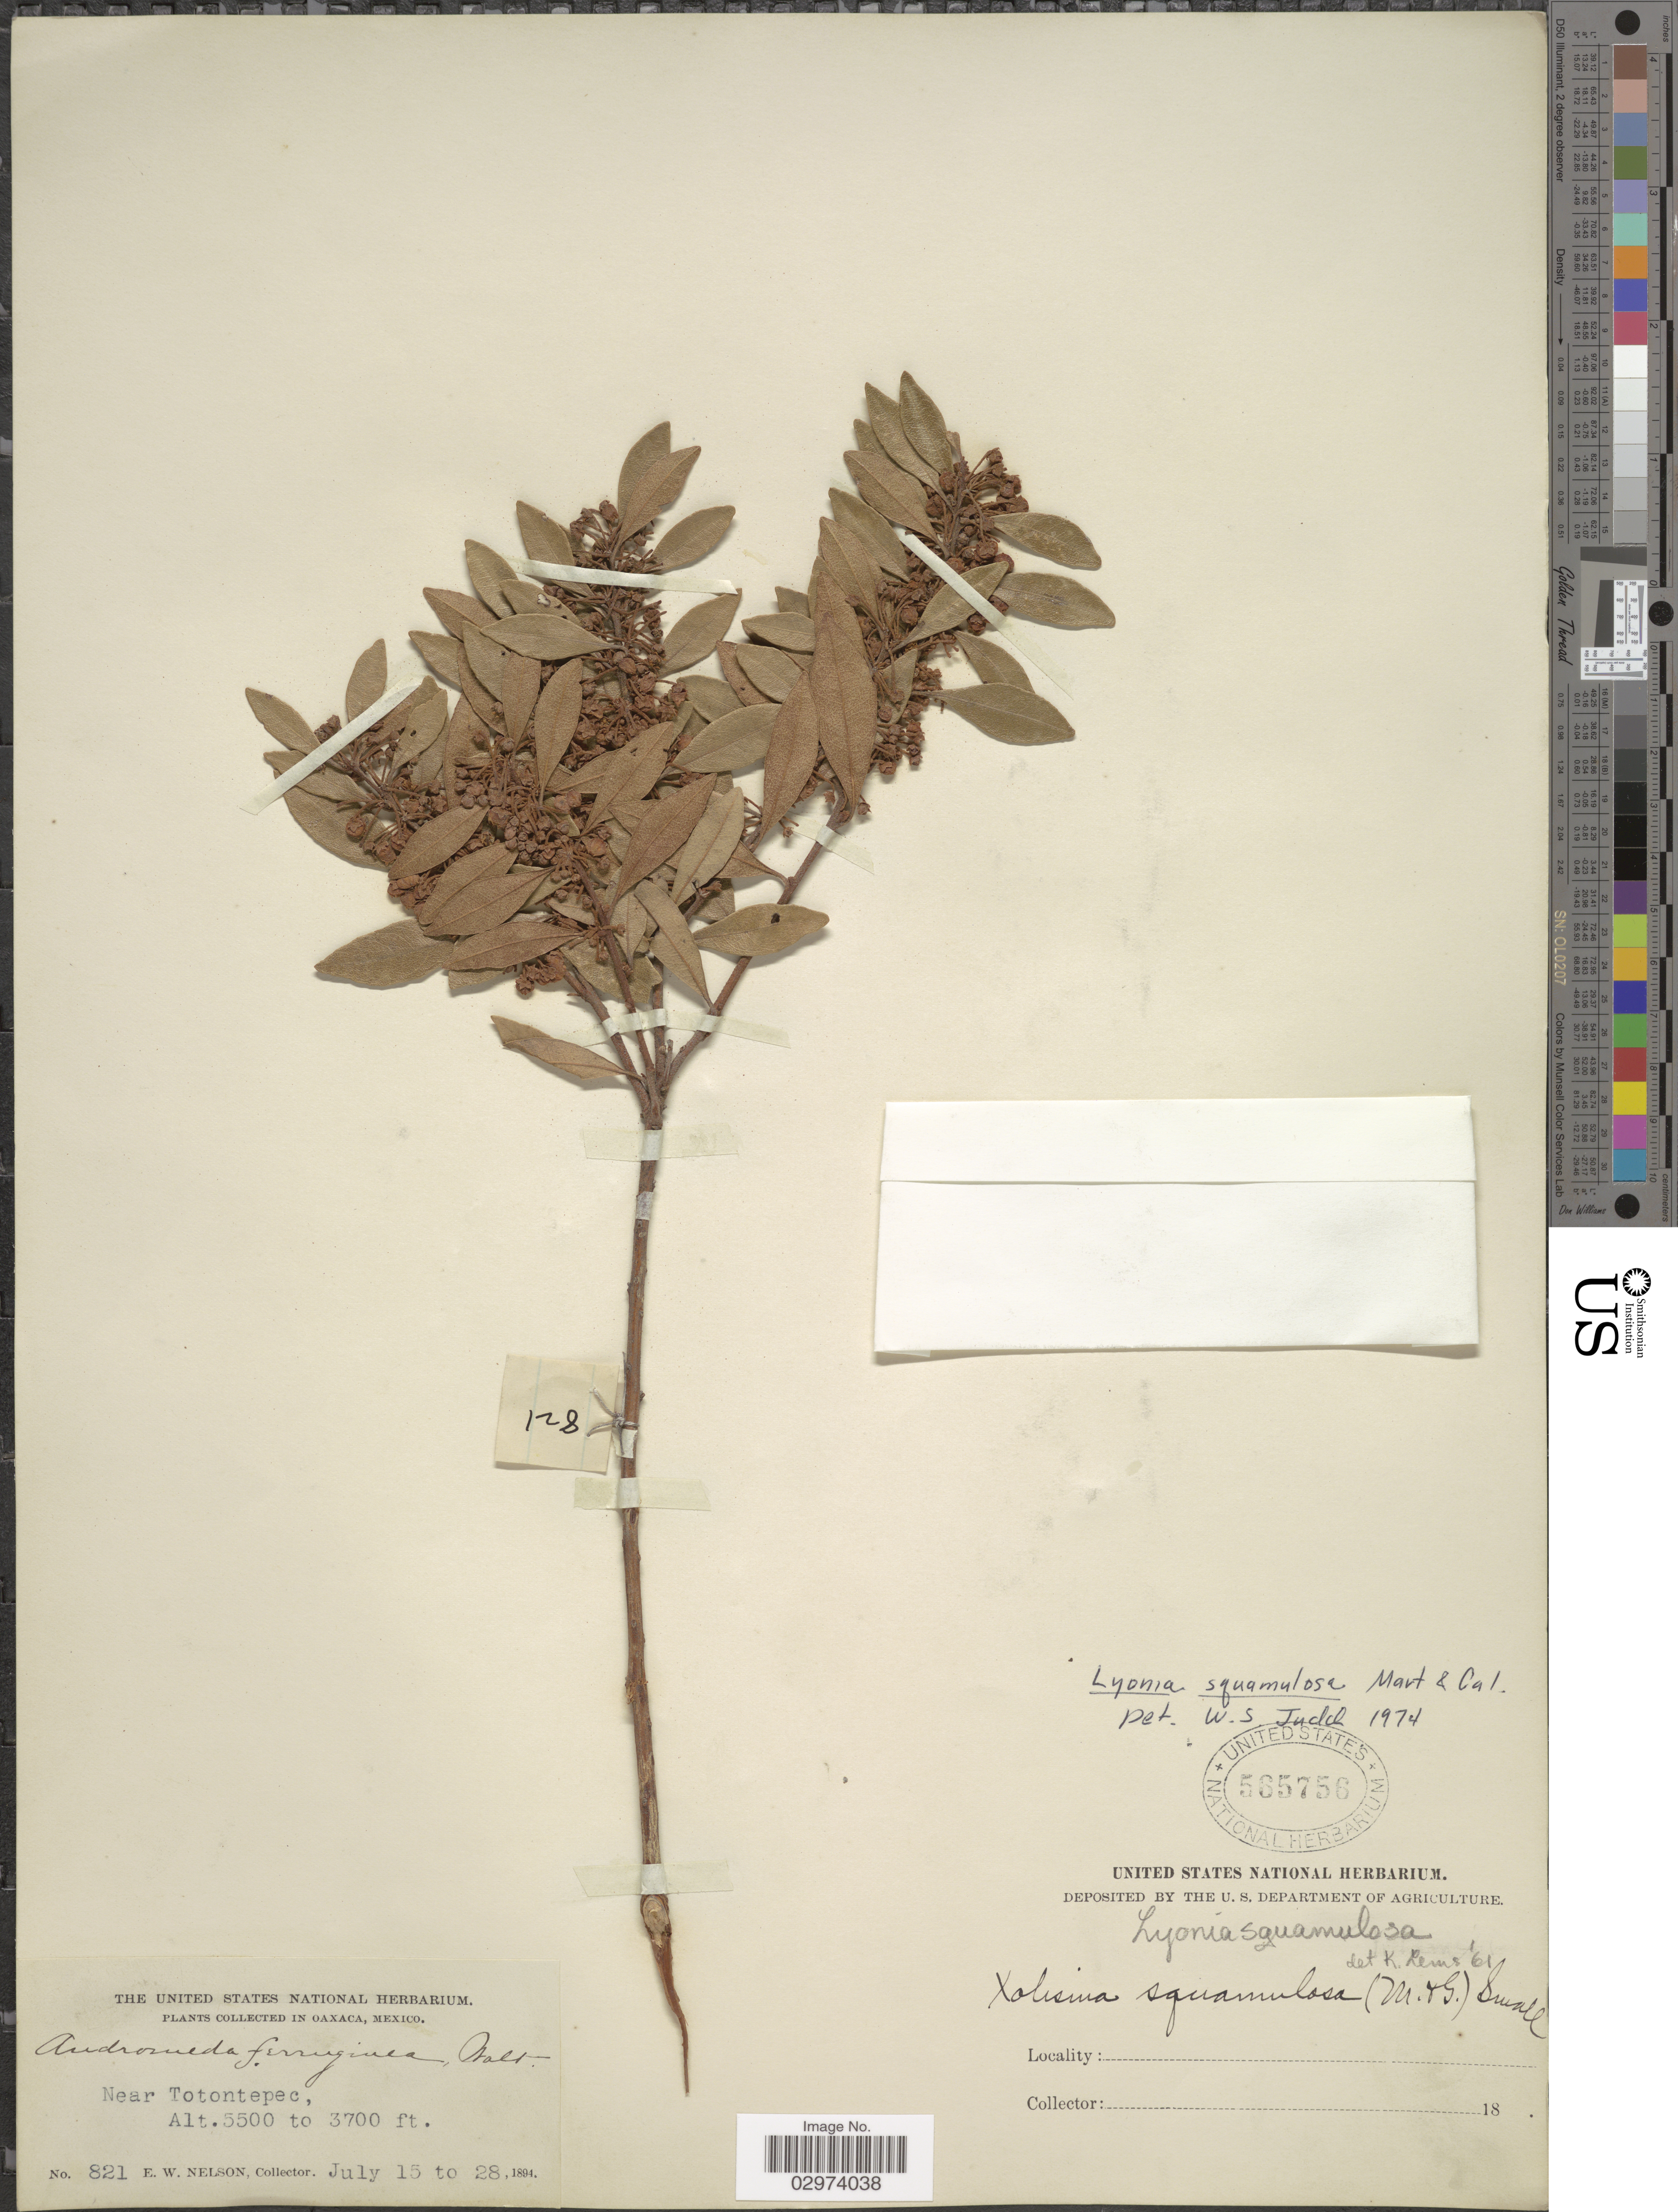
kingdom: Plantae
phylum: Tracheophyta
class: Magnoliopsida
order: Ericales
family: Ericaceae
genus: Lyonia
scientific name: Lyonia squamulosa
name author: M. Martens & Galeotti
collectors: E. W. Nelson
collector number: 821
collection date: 1894-07-15/1894-07-28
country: Mexico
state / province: Oaxaca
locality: Near Totontepec.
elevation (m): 1128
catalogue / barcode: US 565756